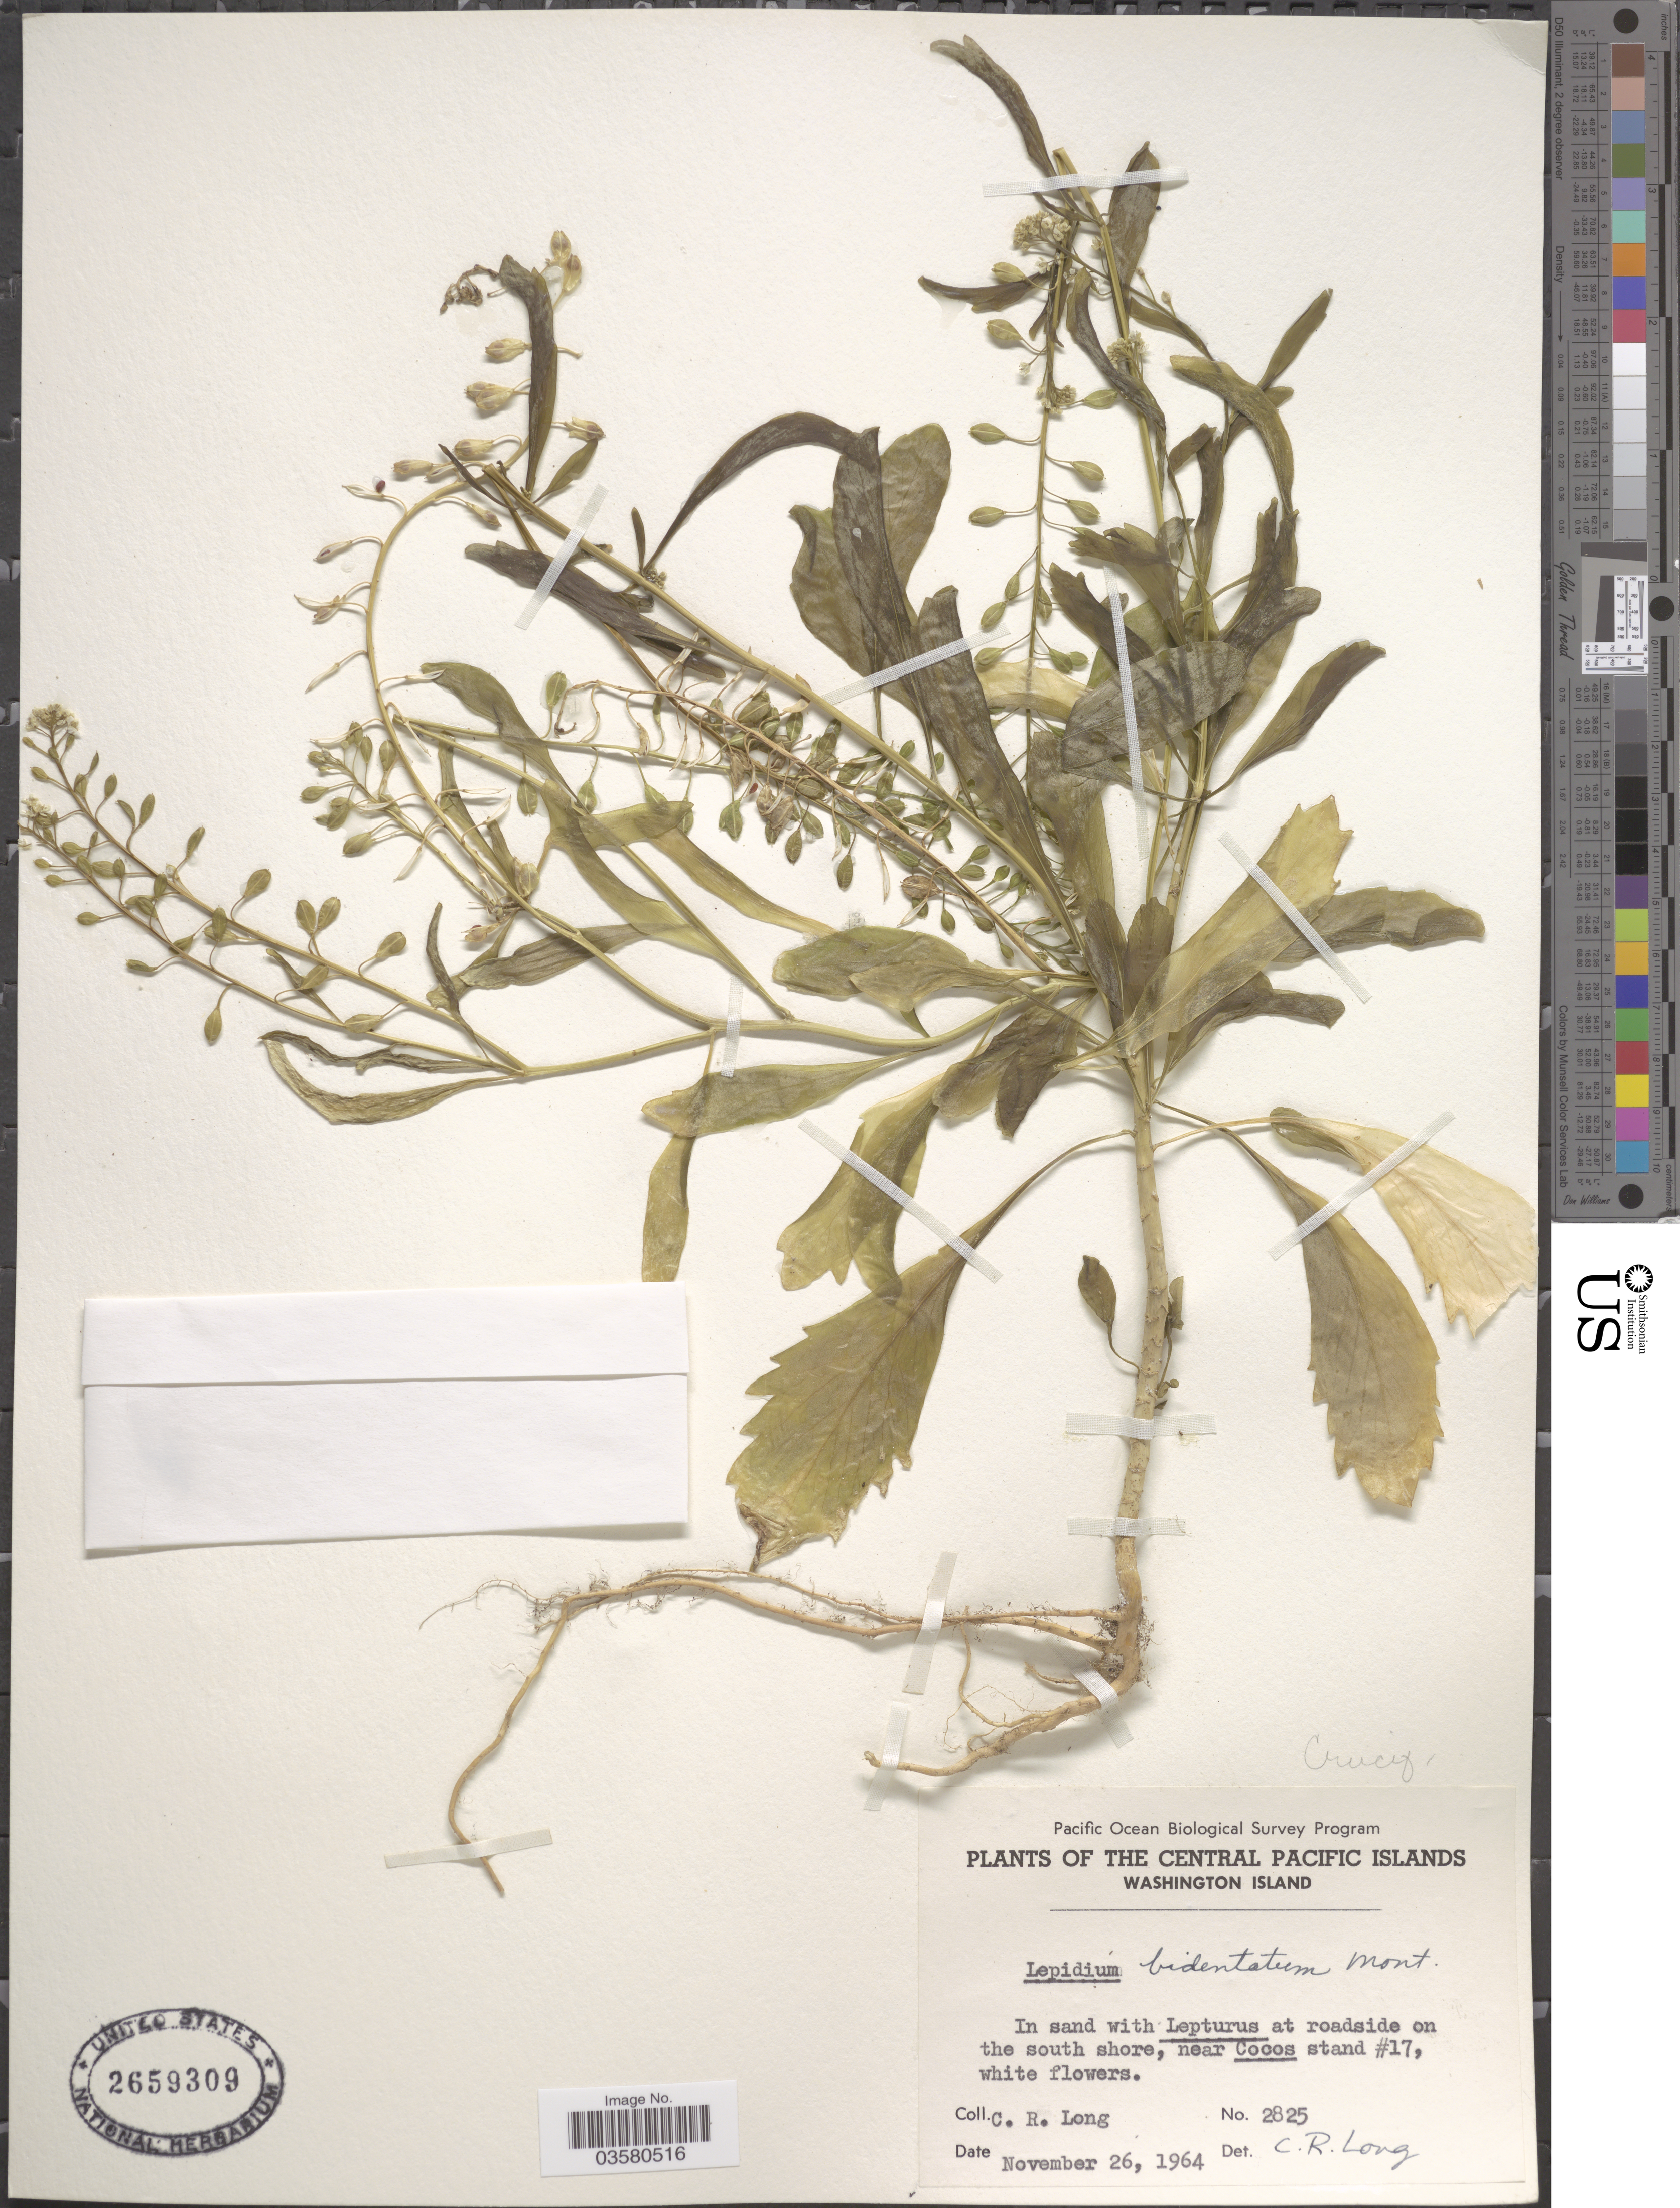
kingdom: Plantae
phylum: Tracheophyta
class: Magnoliopsida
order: Brassicales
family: Brassicaceae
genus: Lepidium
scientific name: Lepidium bidentatum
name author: Montin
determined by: Al-Shehbaz, I. A., (MO), Missouri Botanical Garden (UNITED STATES)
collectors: C. R. Long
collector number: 2825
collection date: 1964-11-26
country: Kiribati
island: Teraina [Washington]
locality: The Central Pacific Islands. Washington Island. At roadside on the south shore, near Cocos stand #17.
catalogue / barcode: US 2659309